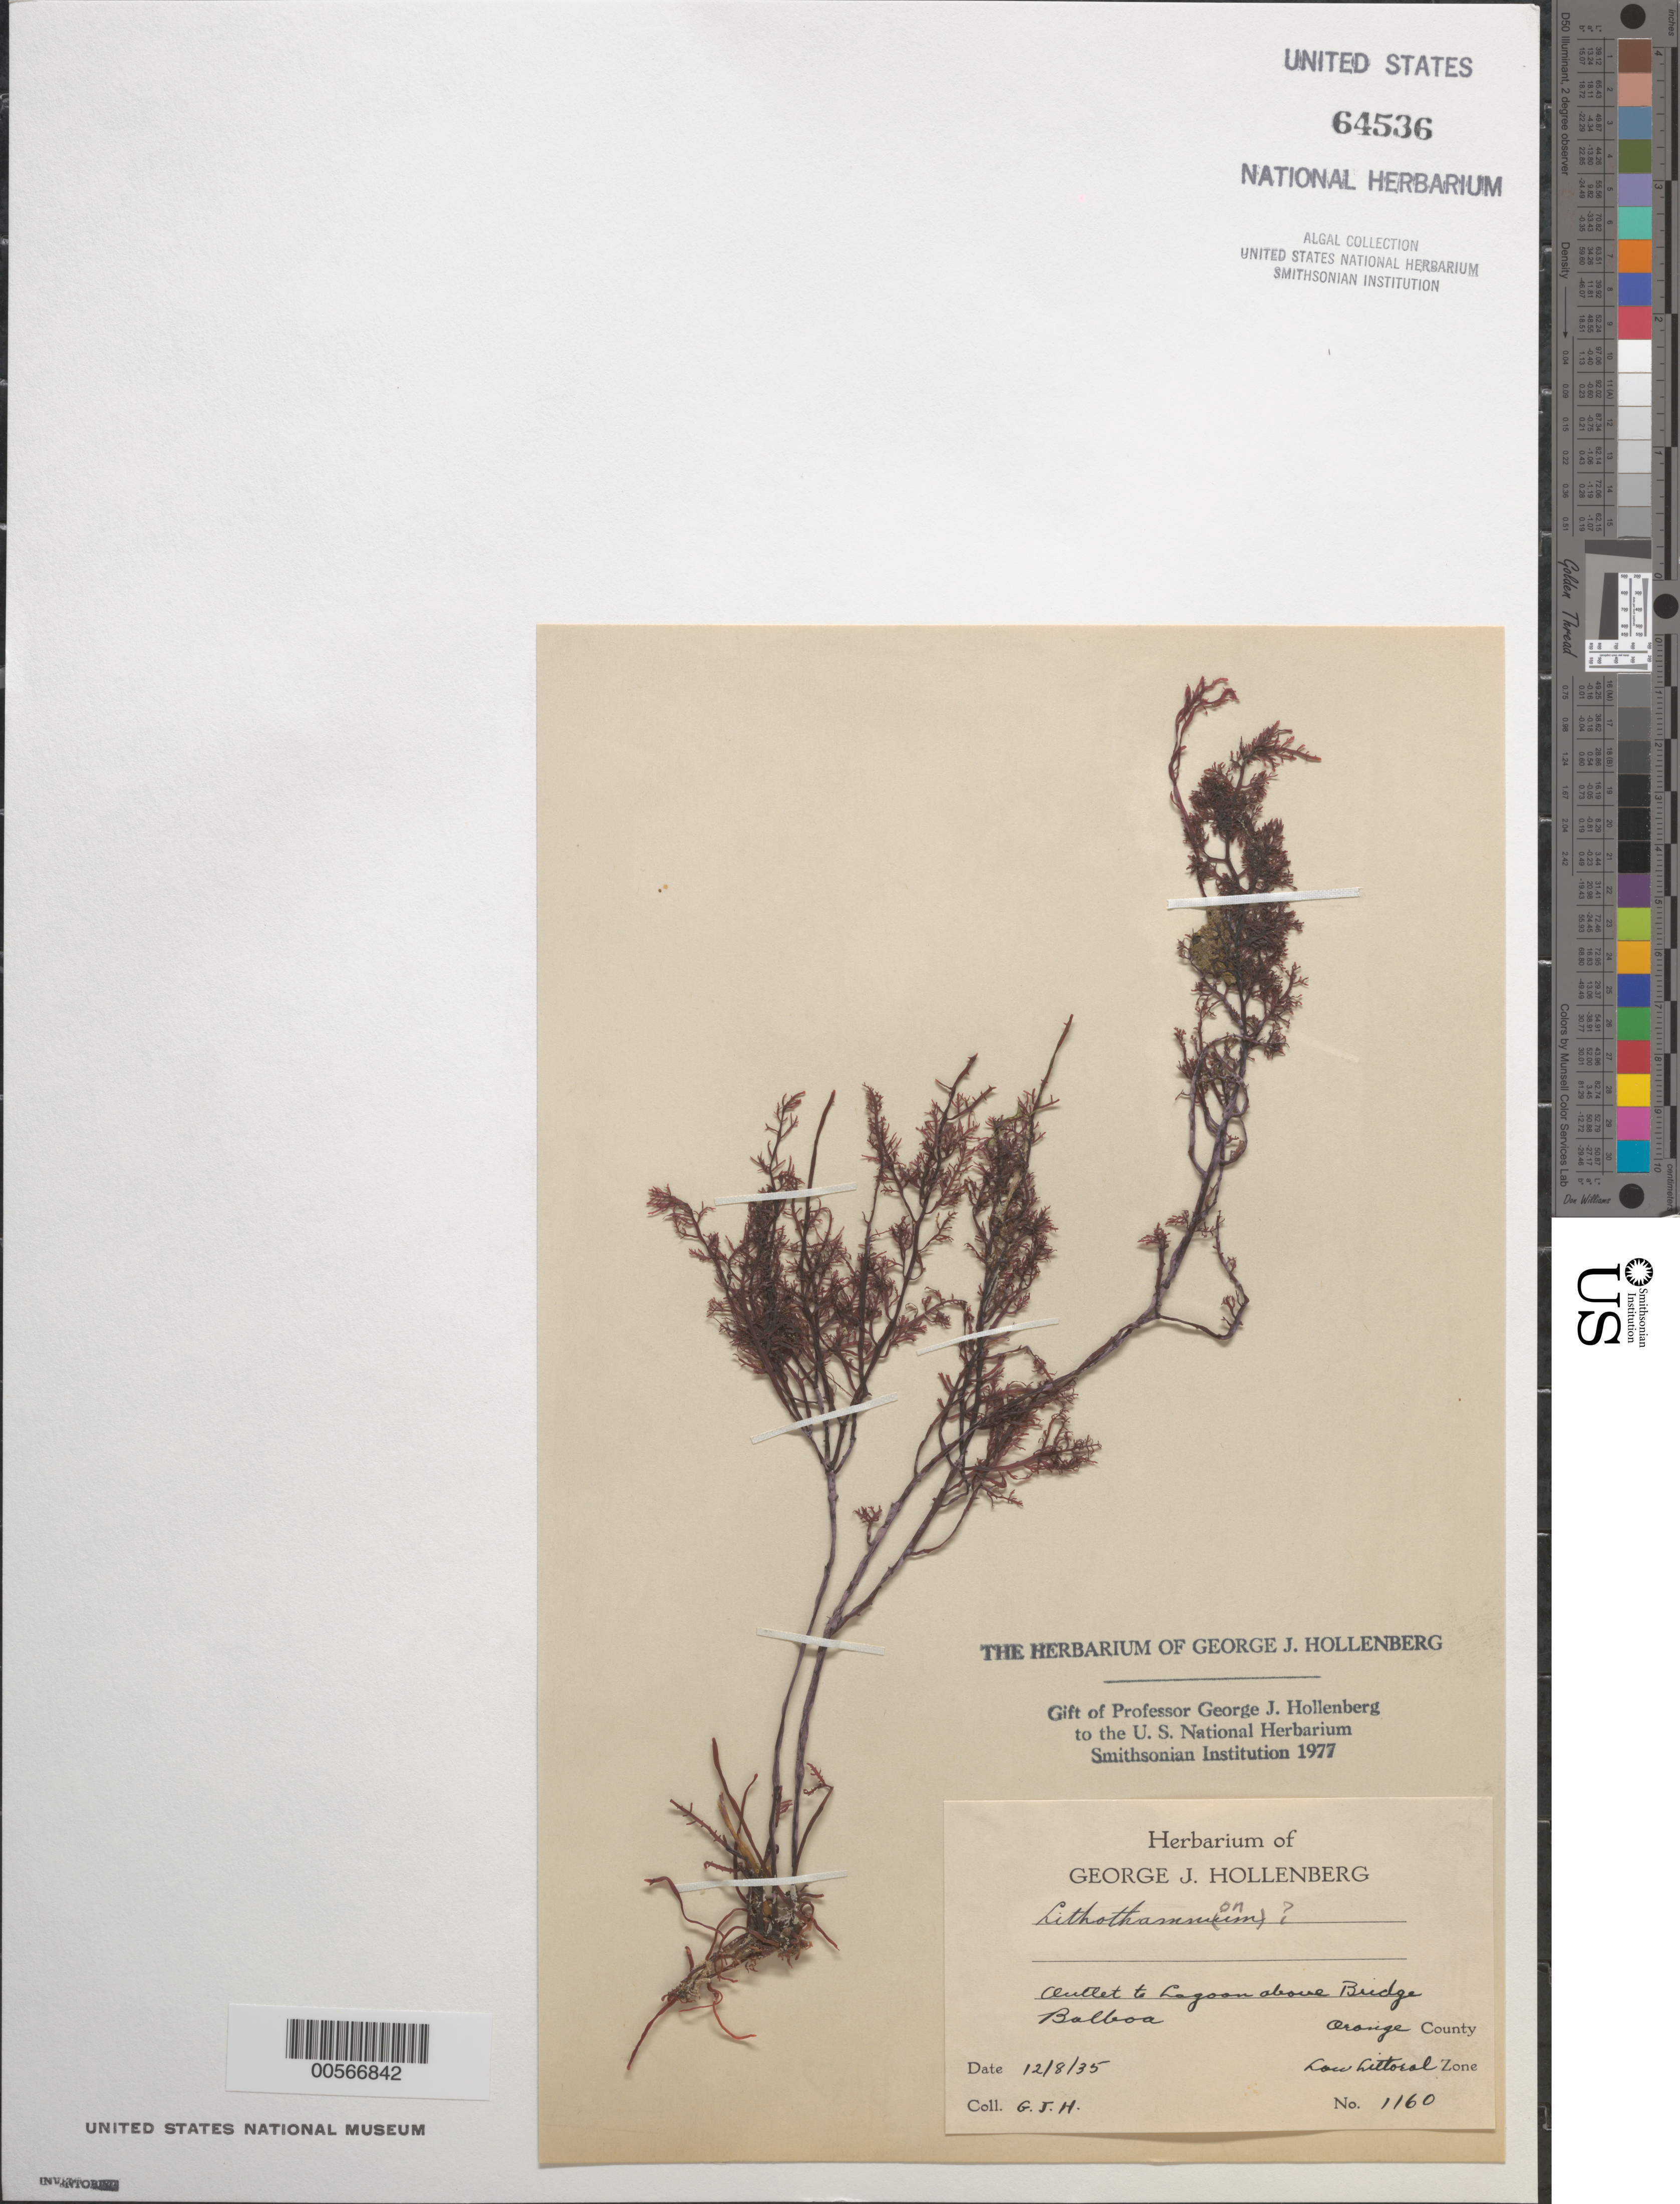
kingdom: Plantae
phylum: Rhodophyta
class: Florideophyceae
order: Corallinales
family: Hapalidiaceae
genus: Lithothamnion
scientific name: Lithothamnion sp.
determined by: Hollenberg, George J.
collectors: G. Hollenberg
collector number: GJH 1160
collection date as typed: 08 Dec 1935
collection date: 1935-12-08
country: United States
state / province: California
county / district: Orange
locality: Balboa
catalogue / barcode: US 64536